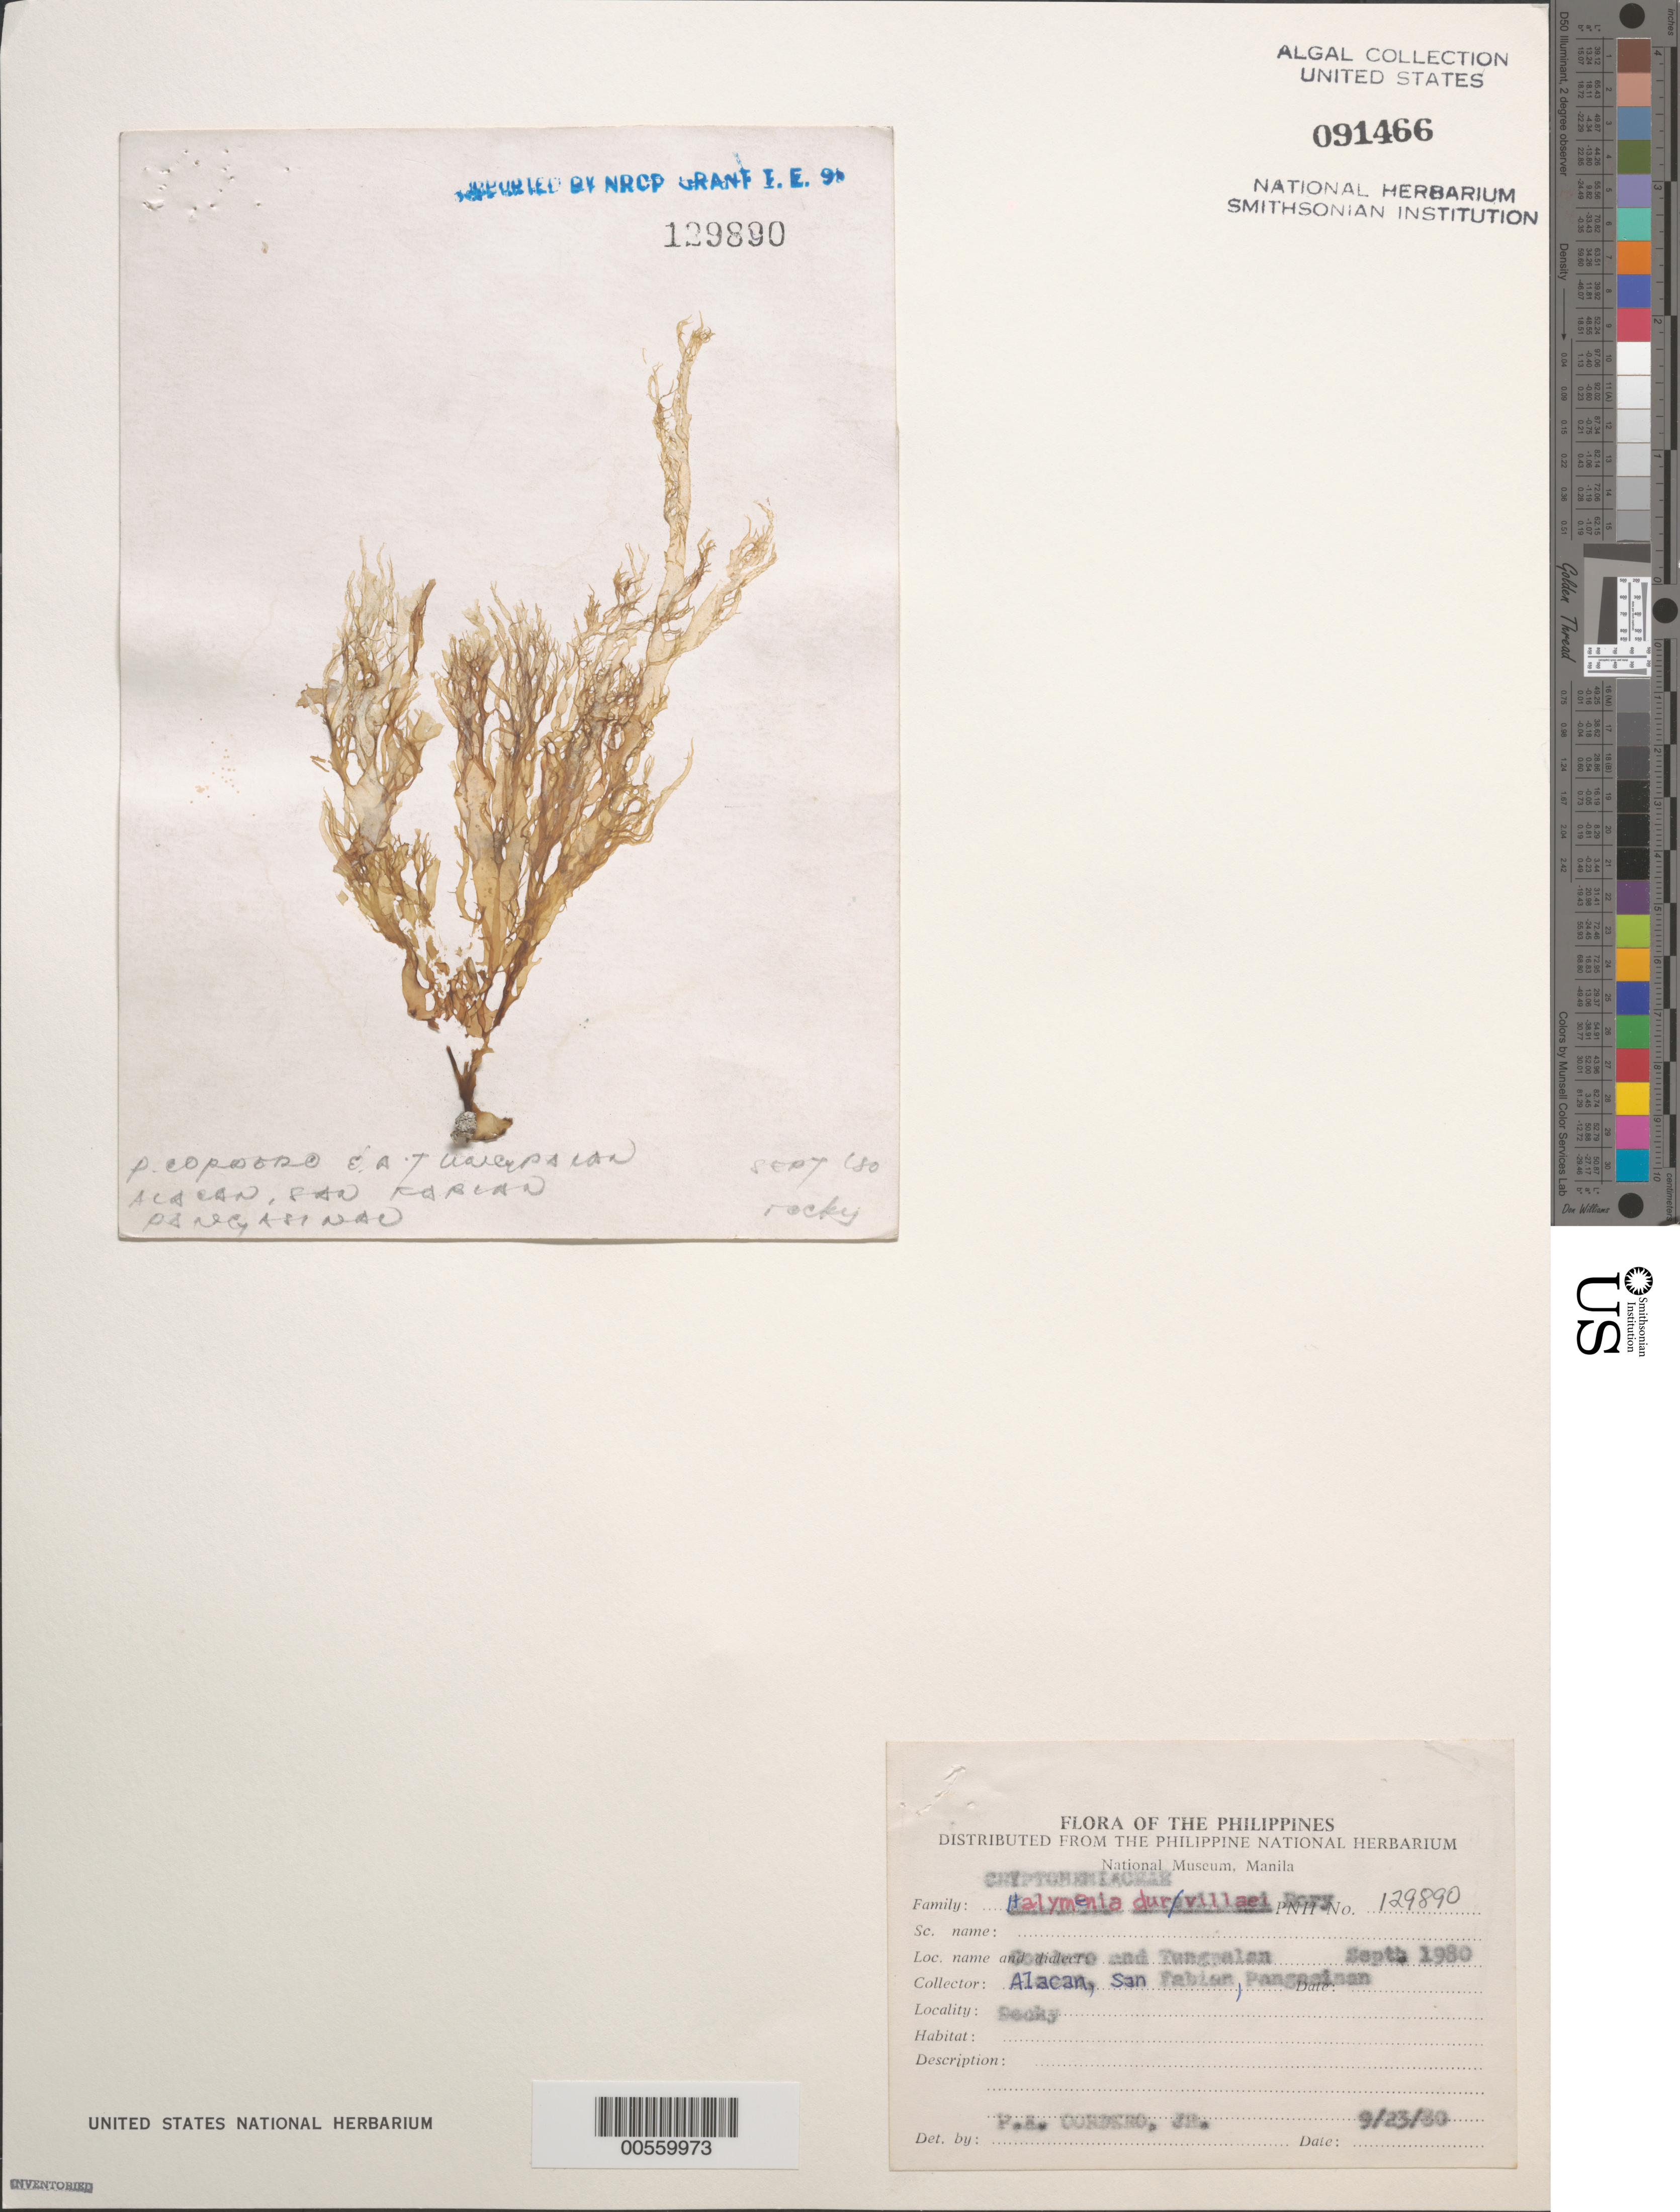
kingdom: Plantae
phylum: Rhodophyta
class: Florideophyceae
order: Halymeniales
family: Halymeniaceae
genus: Halymenia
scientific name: Halymenia durvillaei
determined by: Cordero, P. A., Jr.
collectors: P. A. Cordero & A. Tungpalan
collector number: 129890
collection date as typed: Sep 1980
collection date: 1980-09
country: Philippines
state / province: Ilocos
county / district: Pangasinan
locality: Alacan, san fabian, pangasinan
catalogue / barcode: US 91466